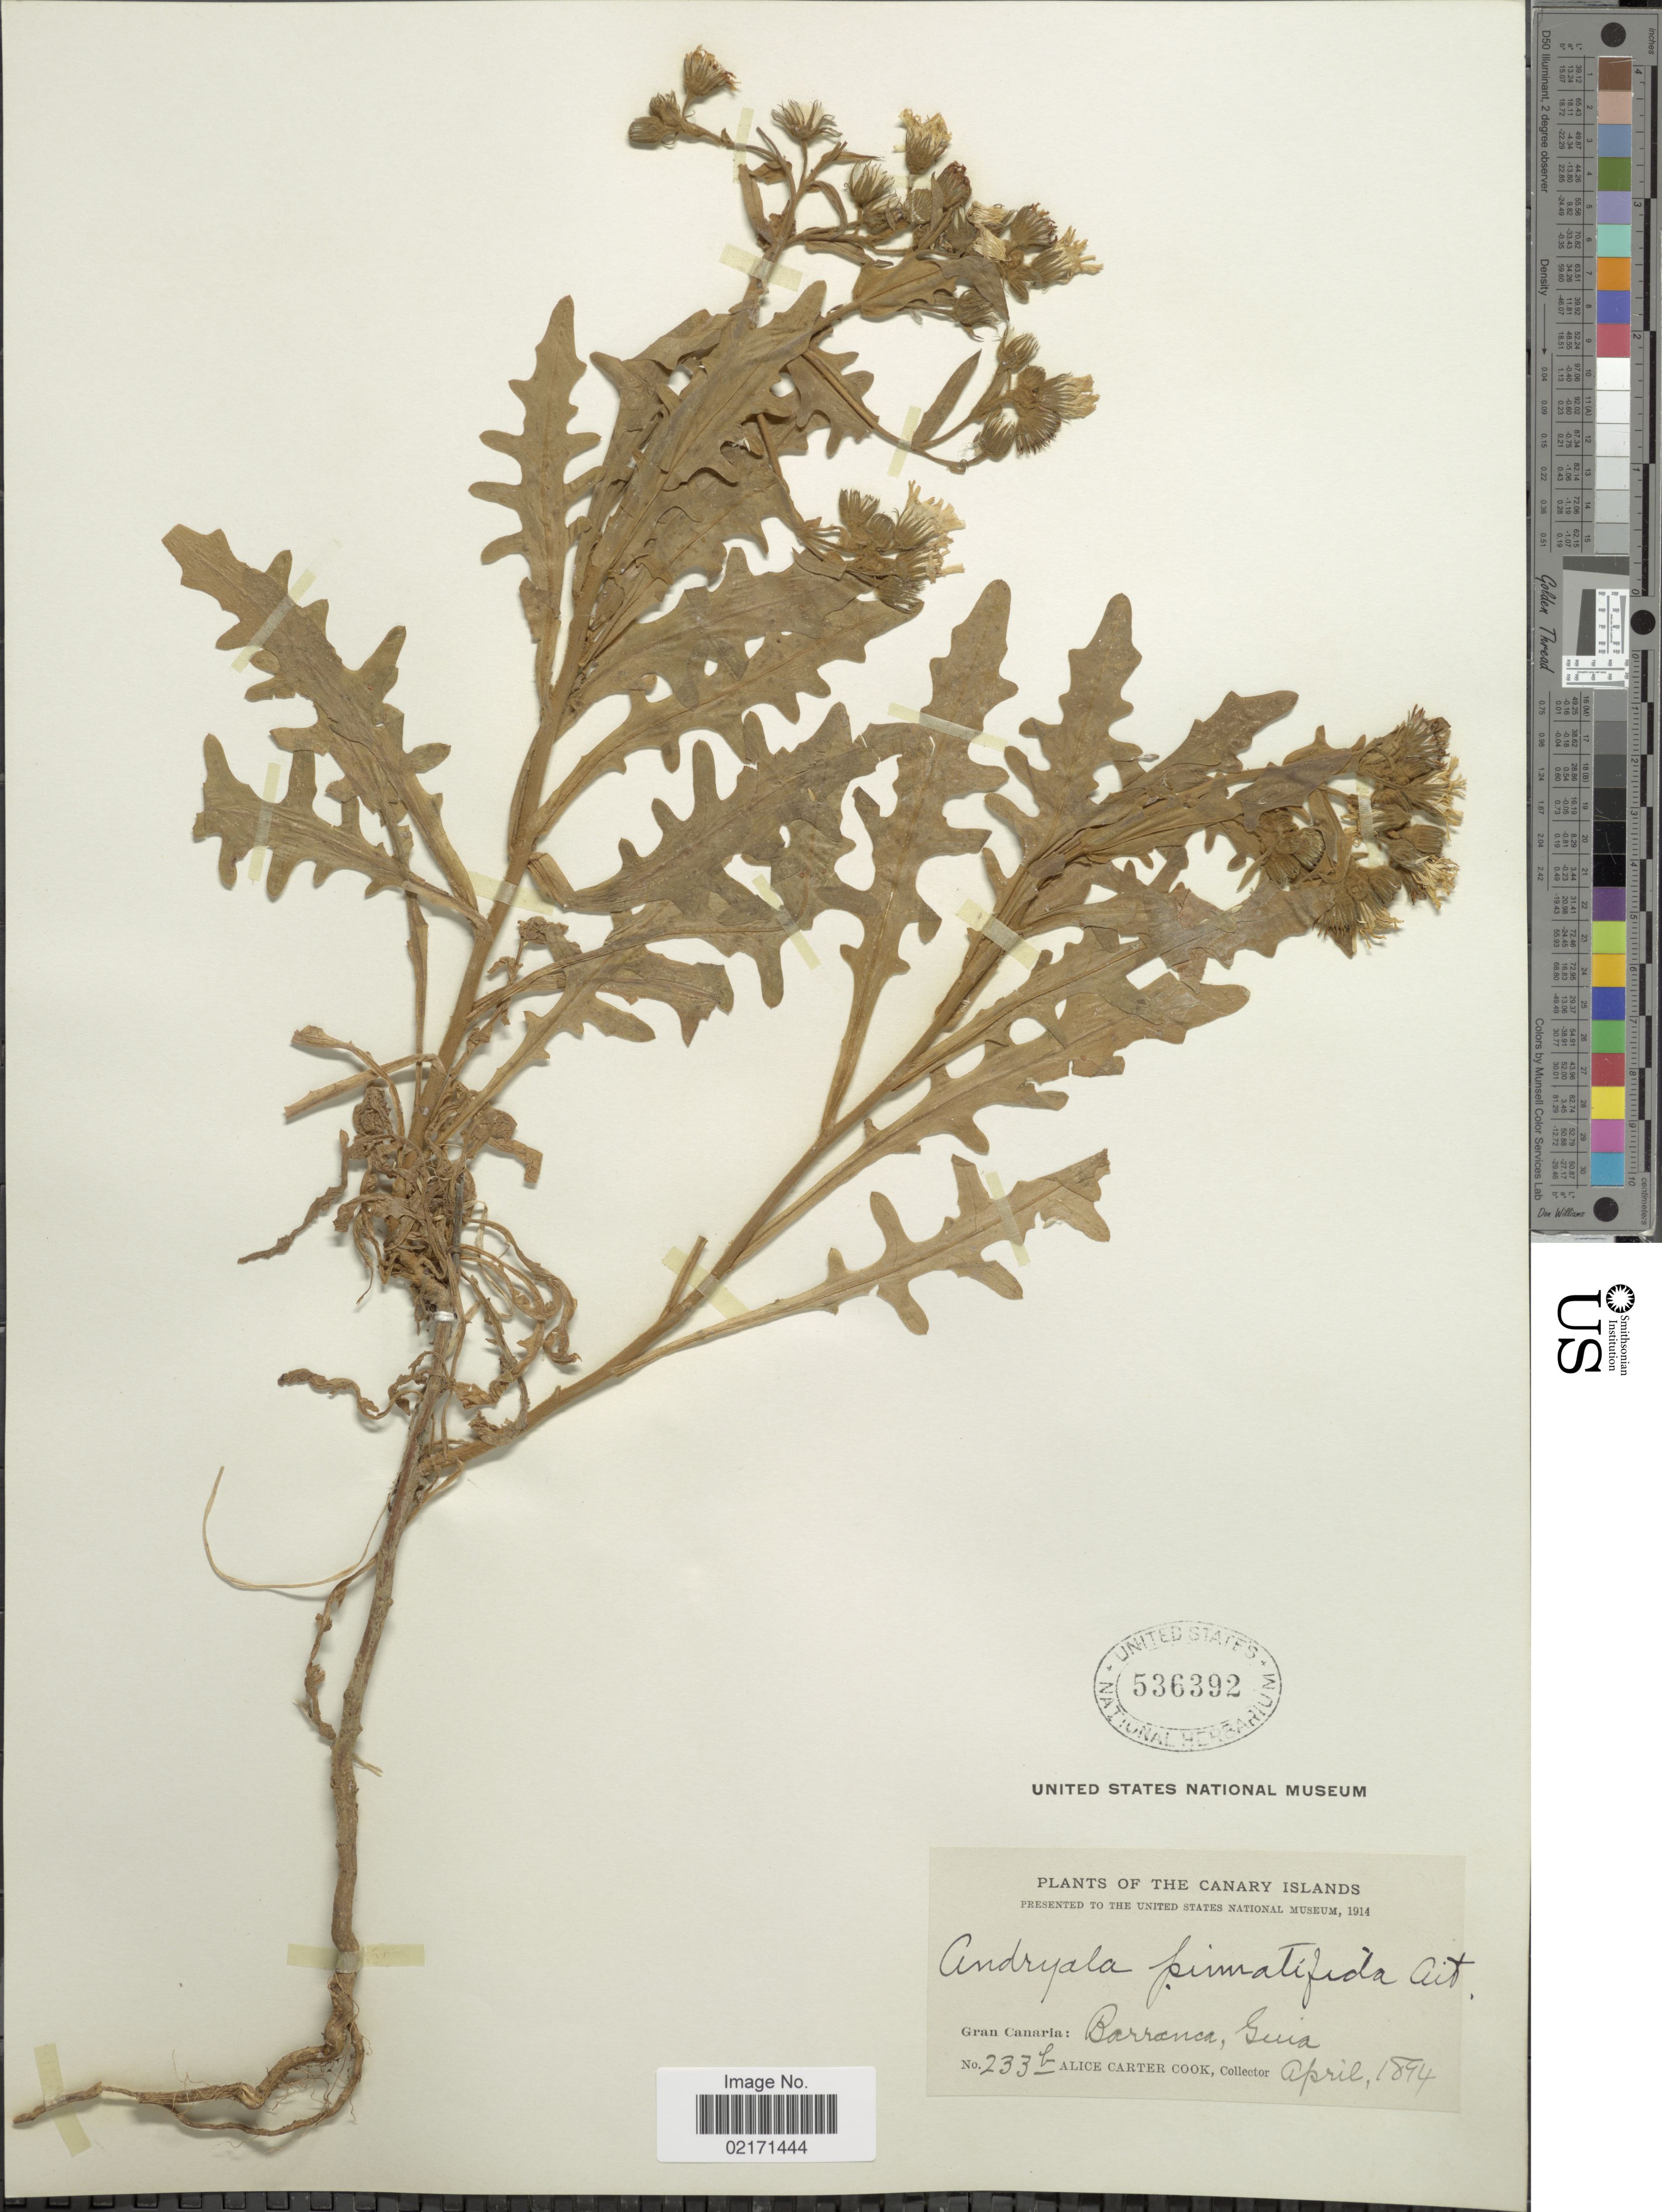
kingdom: Plantae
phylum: Tracheophyta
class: Magnoliopsida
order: Asterales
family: Asteraceae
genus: Andryala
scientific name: Andryala pinnatifida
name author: Aiton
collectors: Alice C. Cook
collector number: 233b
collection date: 1894-04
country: Spain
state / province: Canarias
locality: Canary Island, Gran Canaria: Guia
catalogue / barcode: US 536392